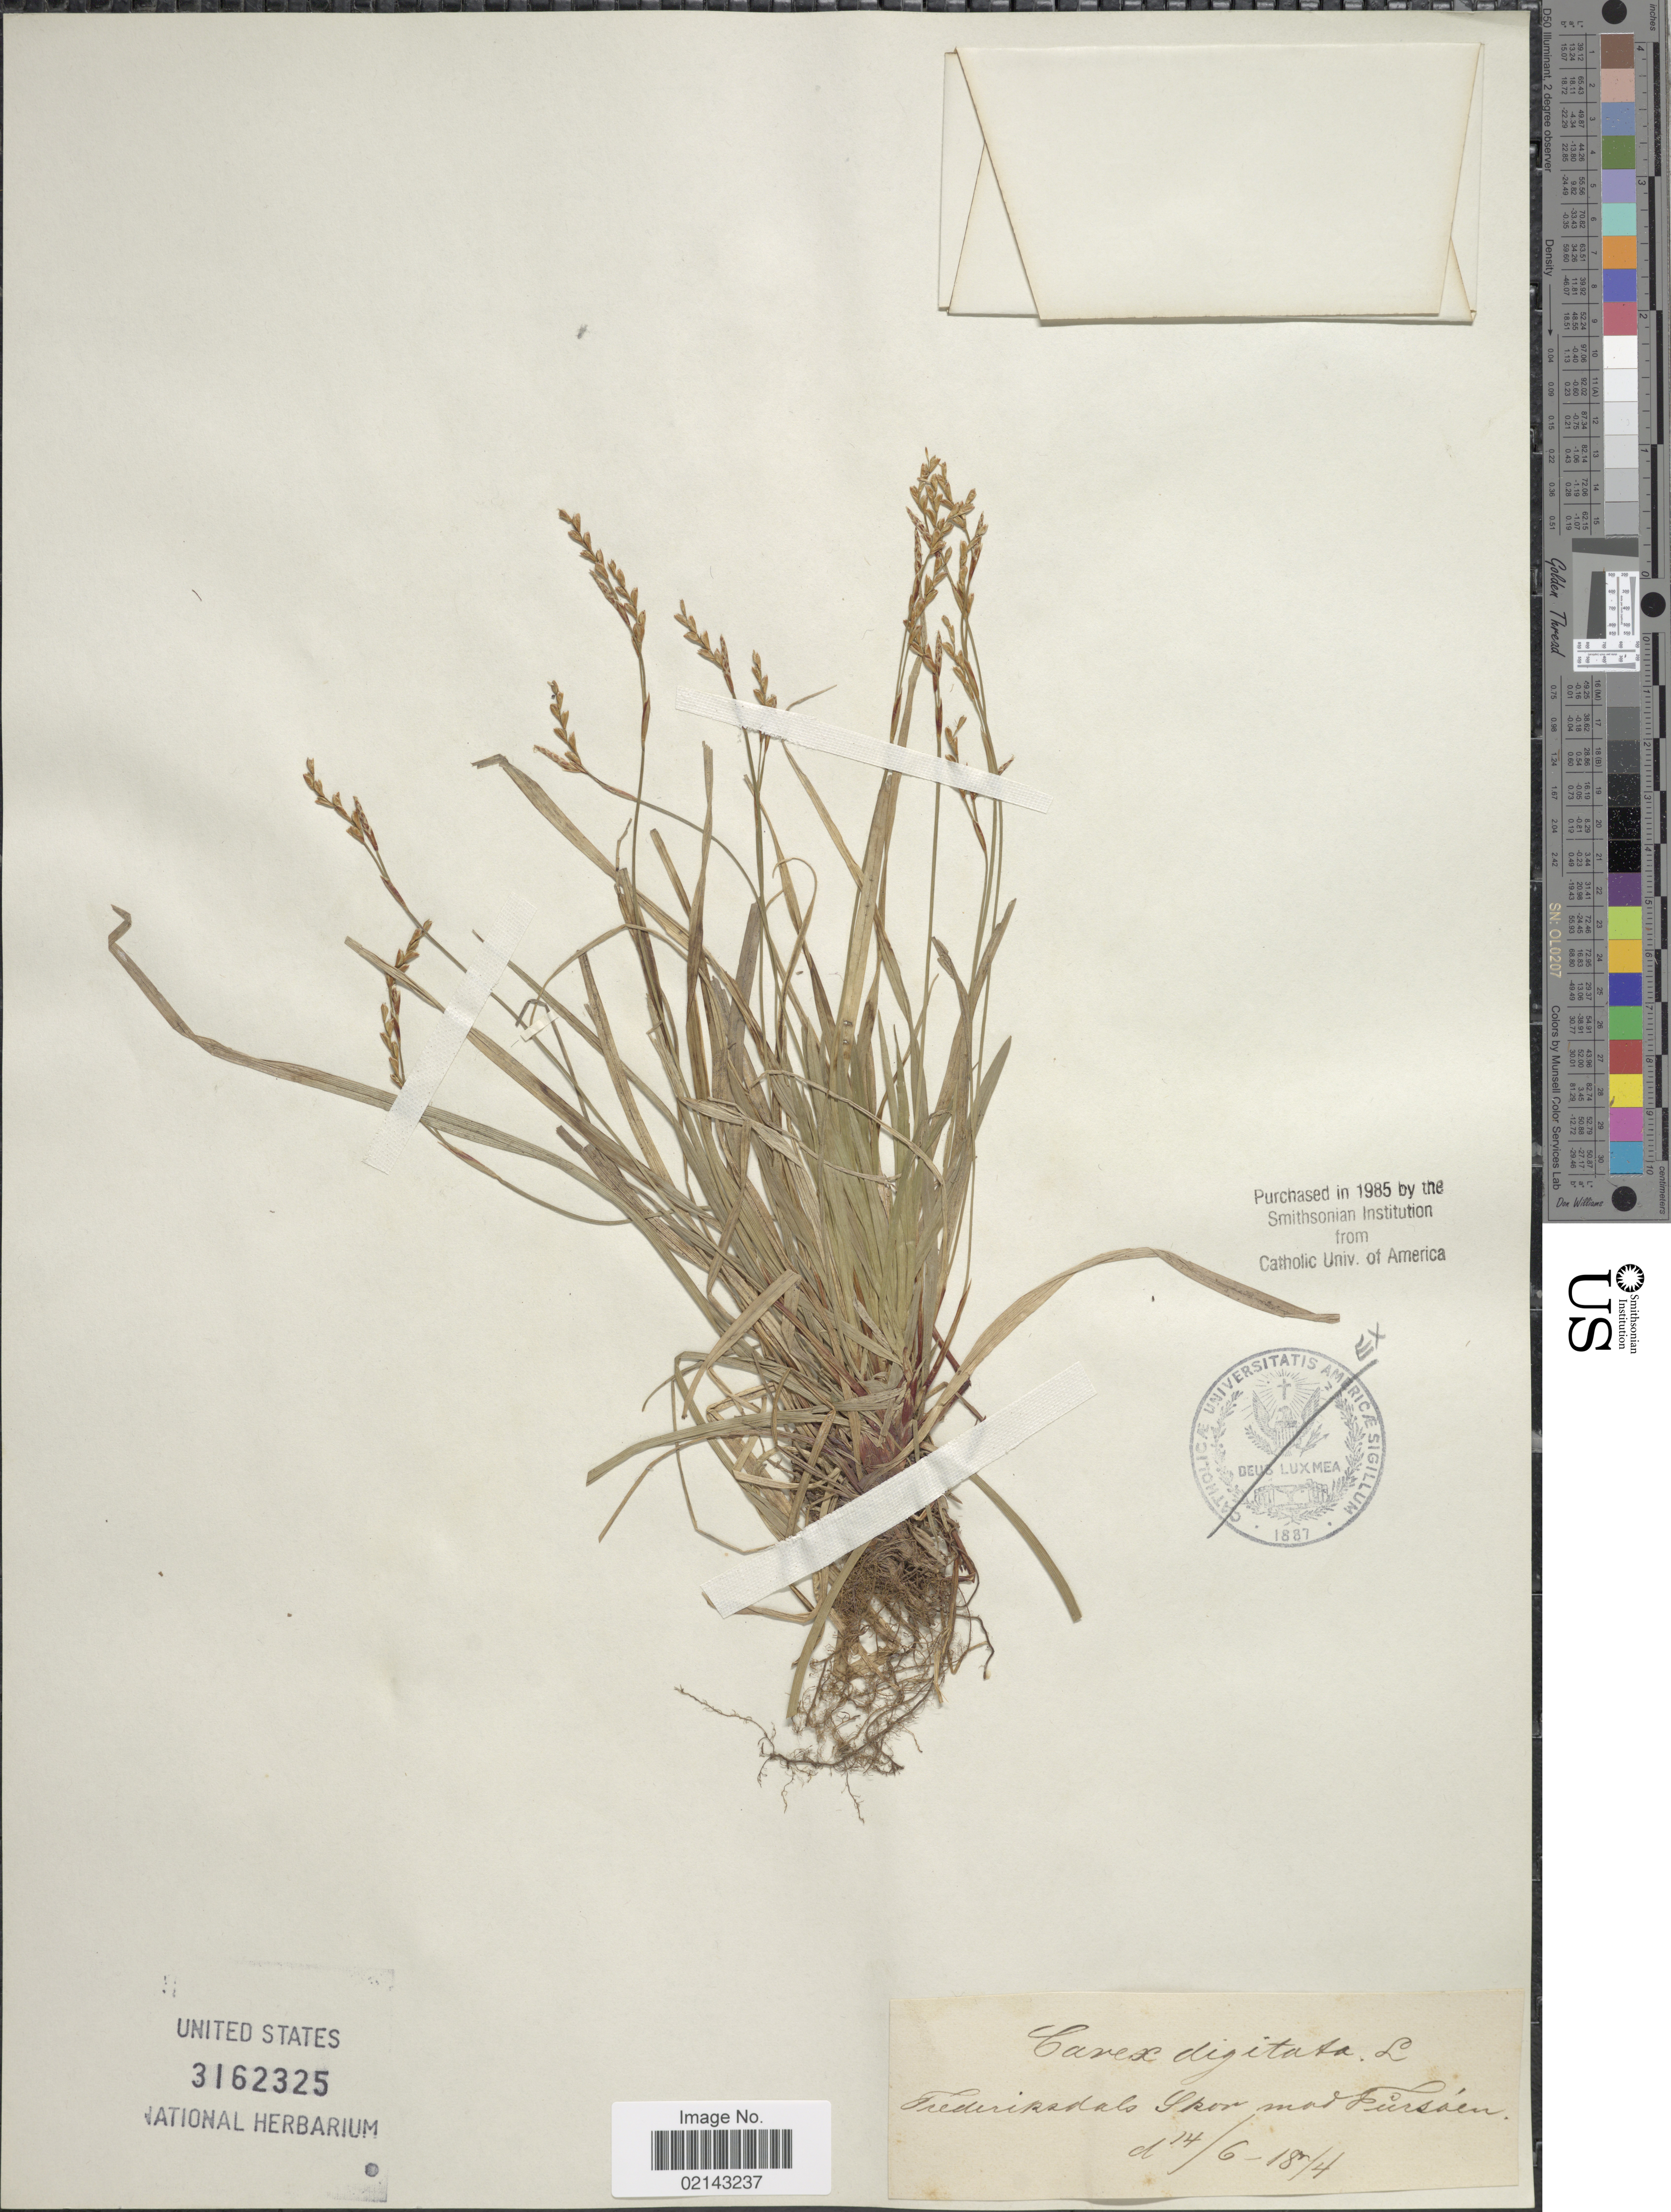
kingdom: Plantae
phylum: Tracheophyta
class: Liliopsida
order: Poales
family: Cyperaceae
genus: Carex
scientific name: Carex digitata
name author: L.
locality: Frederiksdals Skov mad Fursáen [interpreted]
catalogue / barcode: US 3162325